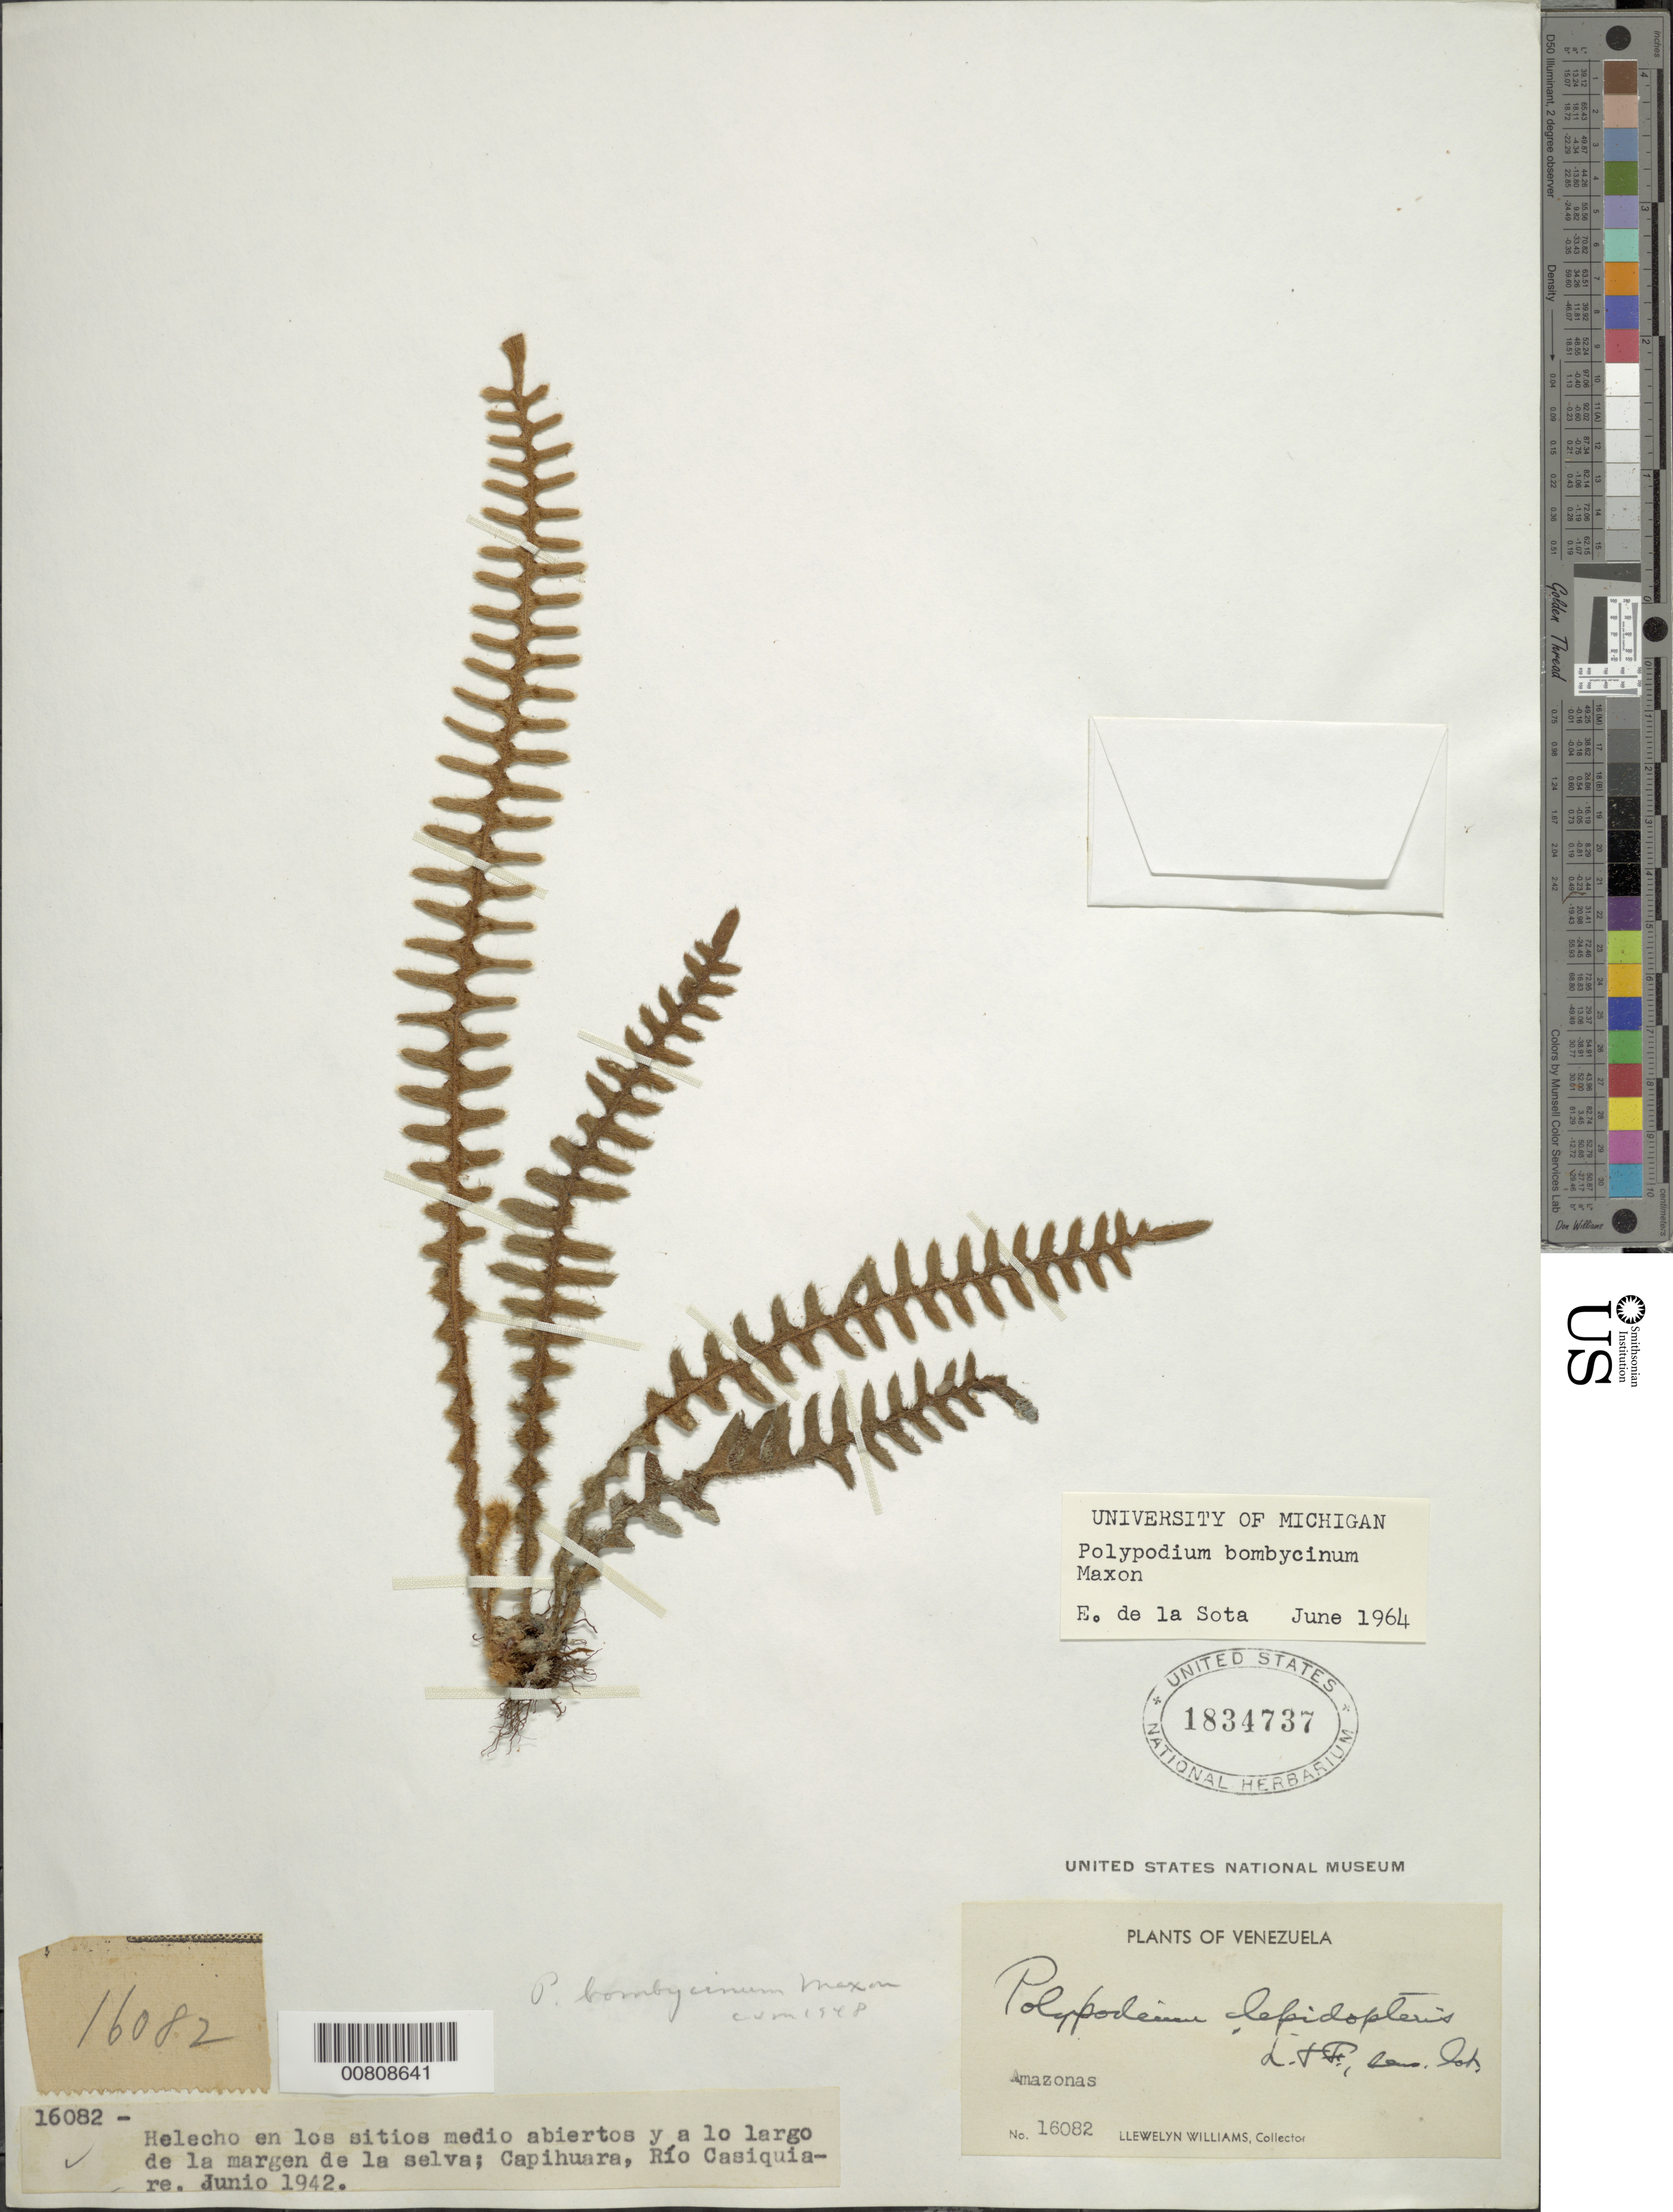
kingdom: Plantae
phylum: Tracheophyta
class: Polypodiopsida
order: Polypodiales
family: Polypodiaceae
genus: Pleopeltis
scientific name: Pleopeltis bombycina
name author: (Maxon) A.R. Sm.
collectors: Ll. Williams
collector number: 16082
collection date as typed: Jun-42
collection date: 1942-06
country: Venezuela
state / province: Amazonas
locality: Capihuara, Río Casiquiare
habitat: Sitios medio abiertos y a lo largo dela margen de la selva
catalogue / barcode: US 1834737